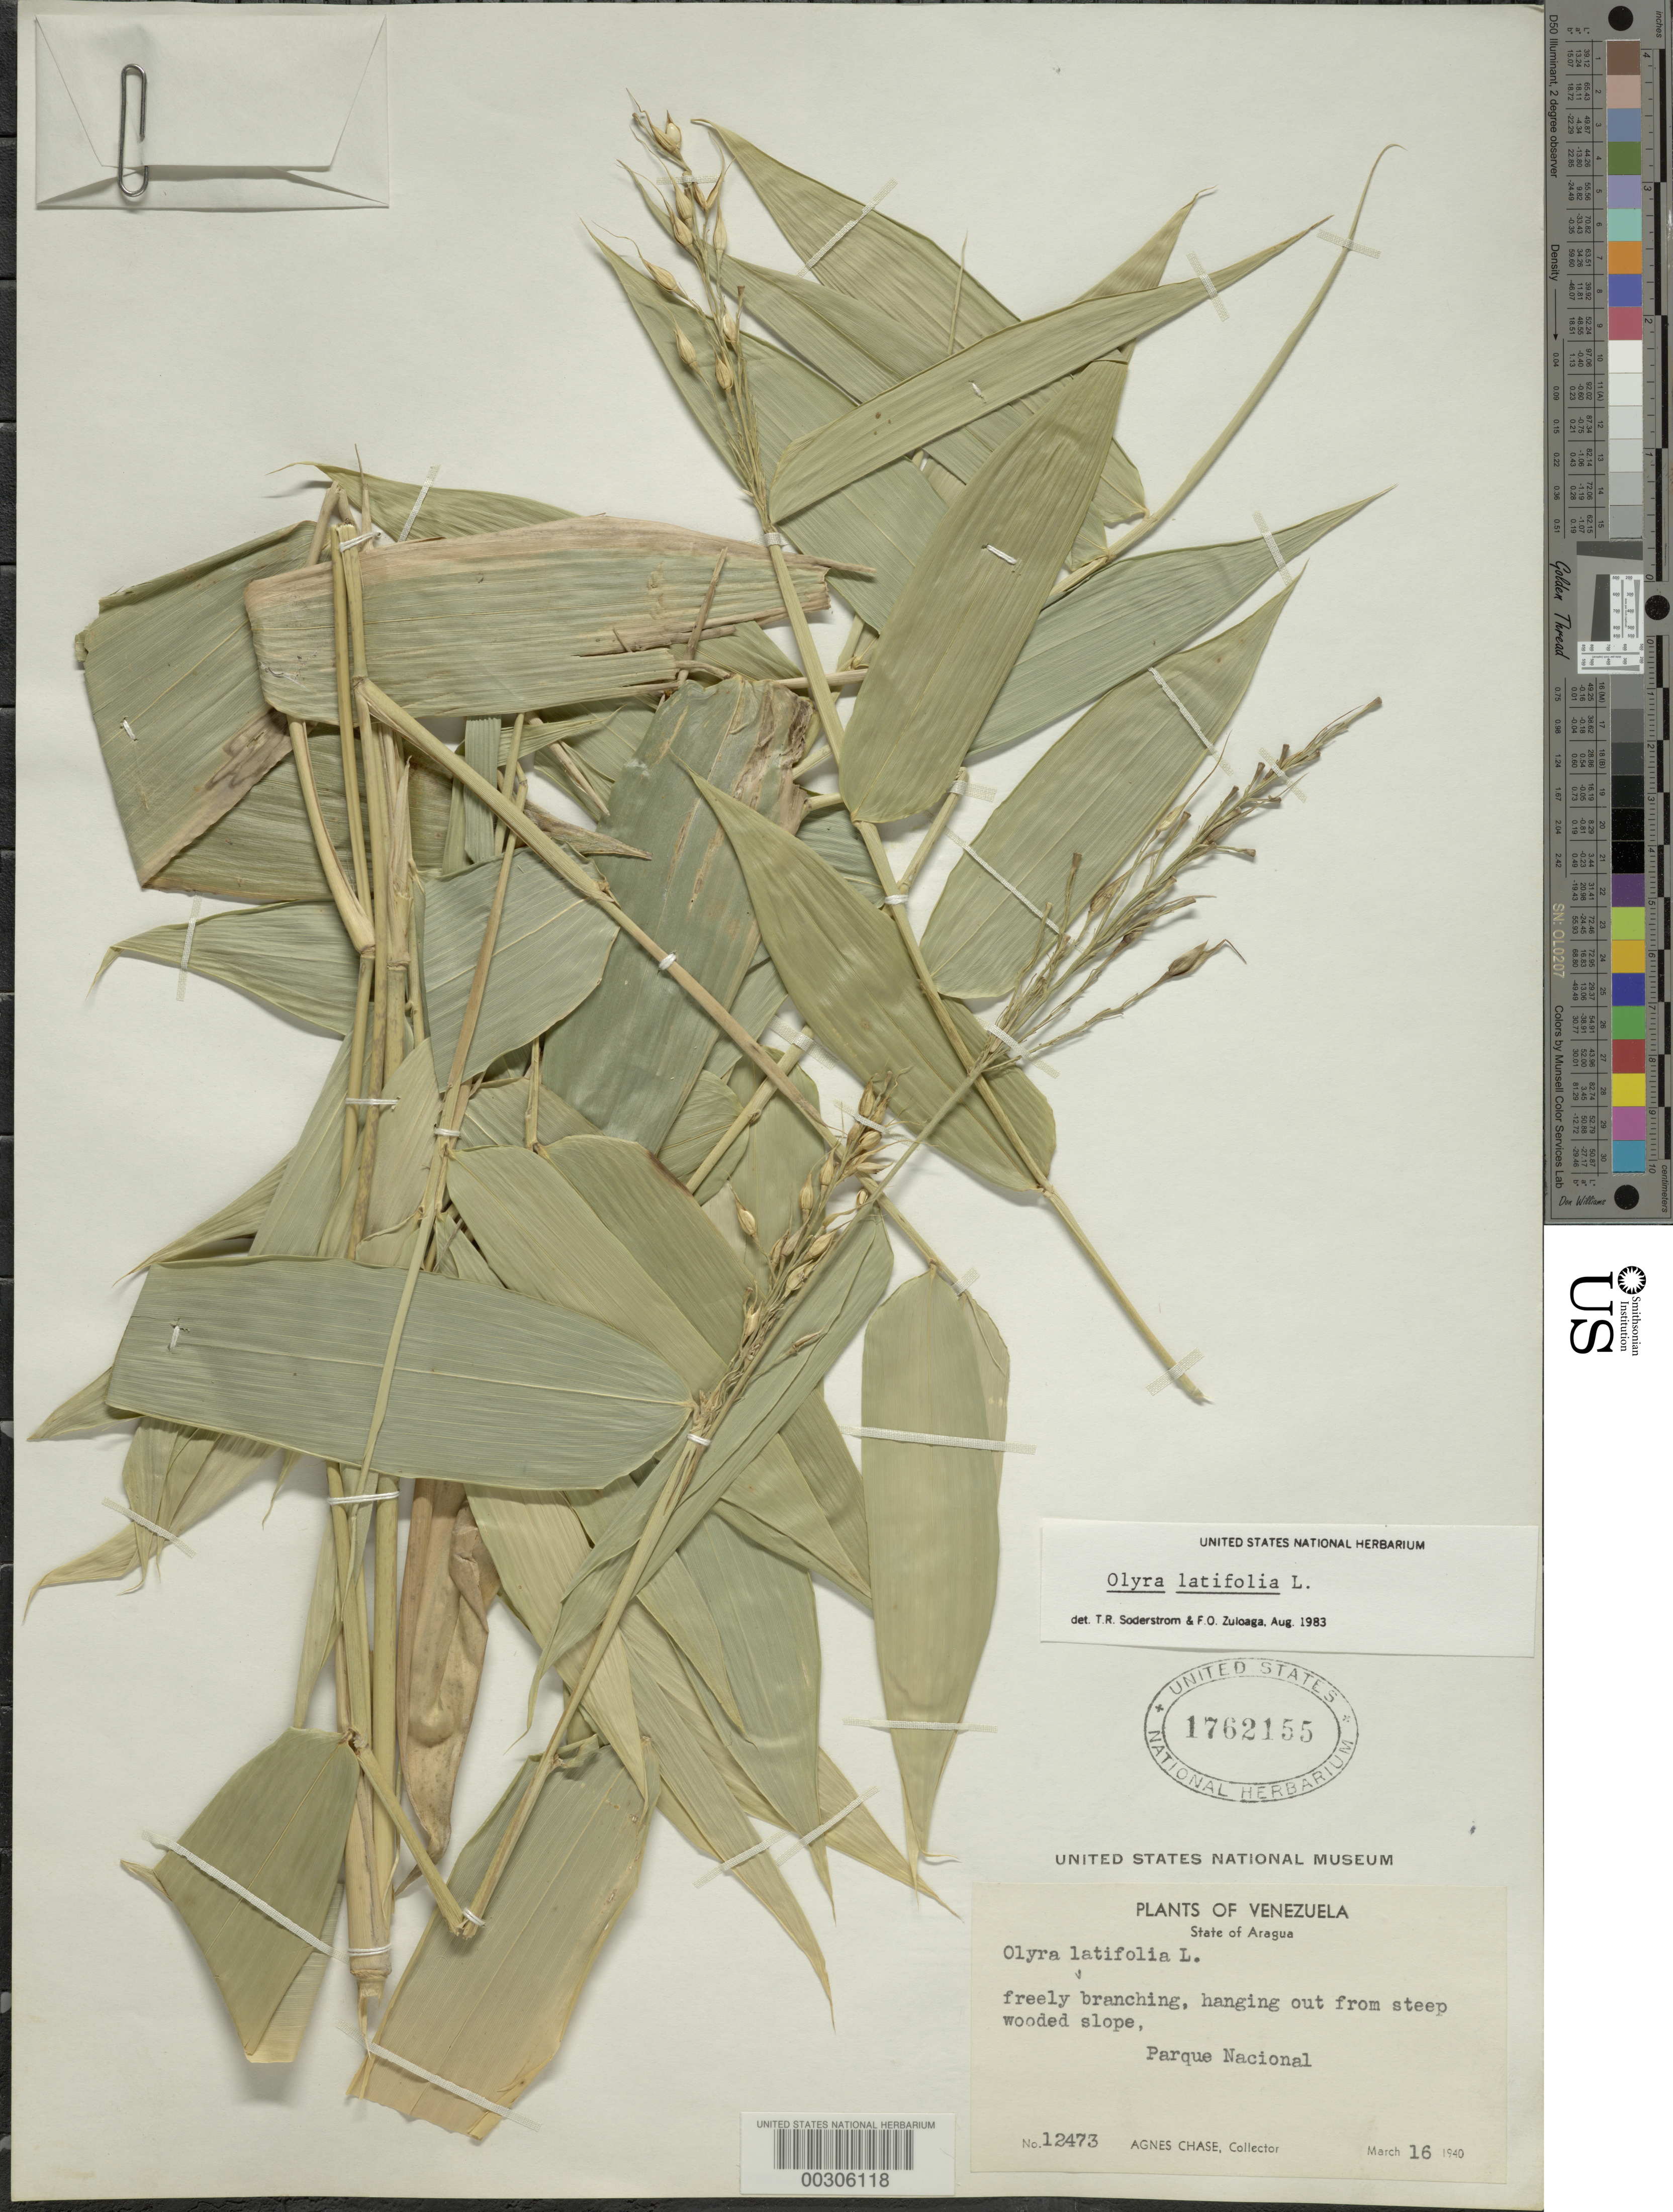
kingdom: Plantae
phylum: Tracheophyta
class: Liliopsida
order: Poales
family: Poaceae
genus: Olyra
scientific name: Olyra latifolia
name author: L.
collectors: A. Chase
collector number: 12473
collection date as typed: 16 Mar 1940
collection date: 1940-03-16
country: Venezuela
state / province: Aragua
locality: Parque nacional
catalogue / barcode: US 1762155